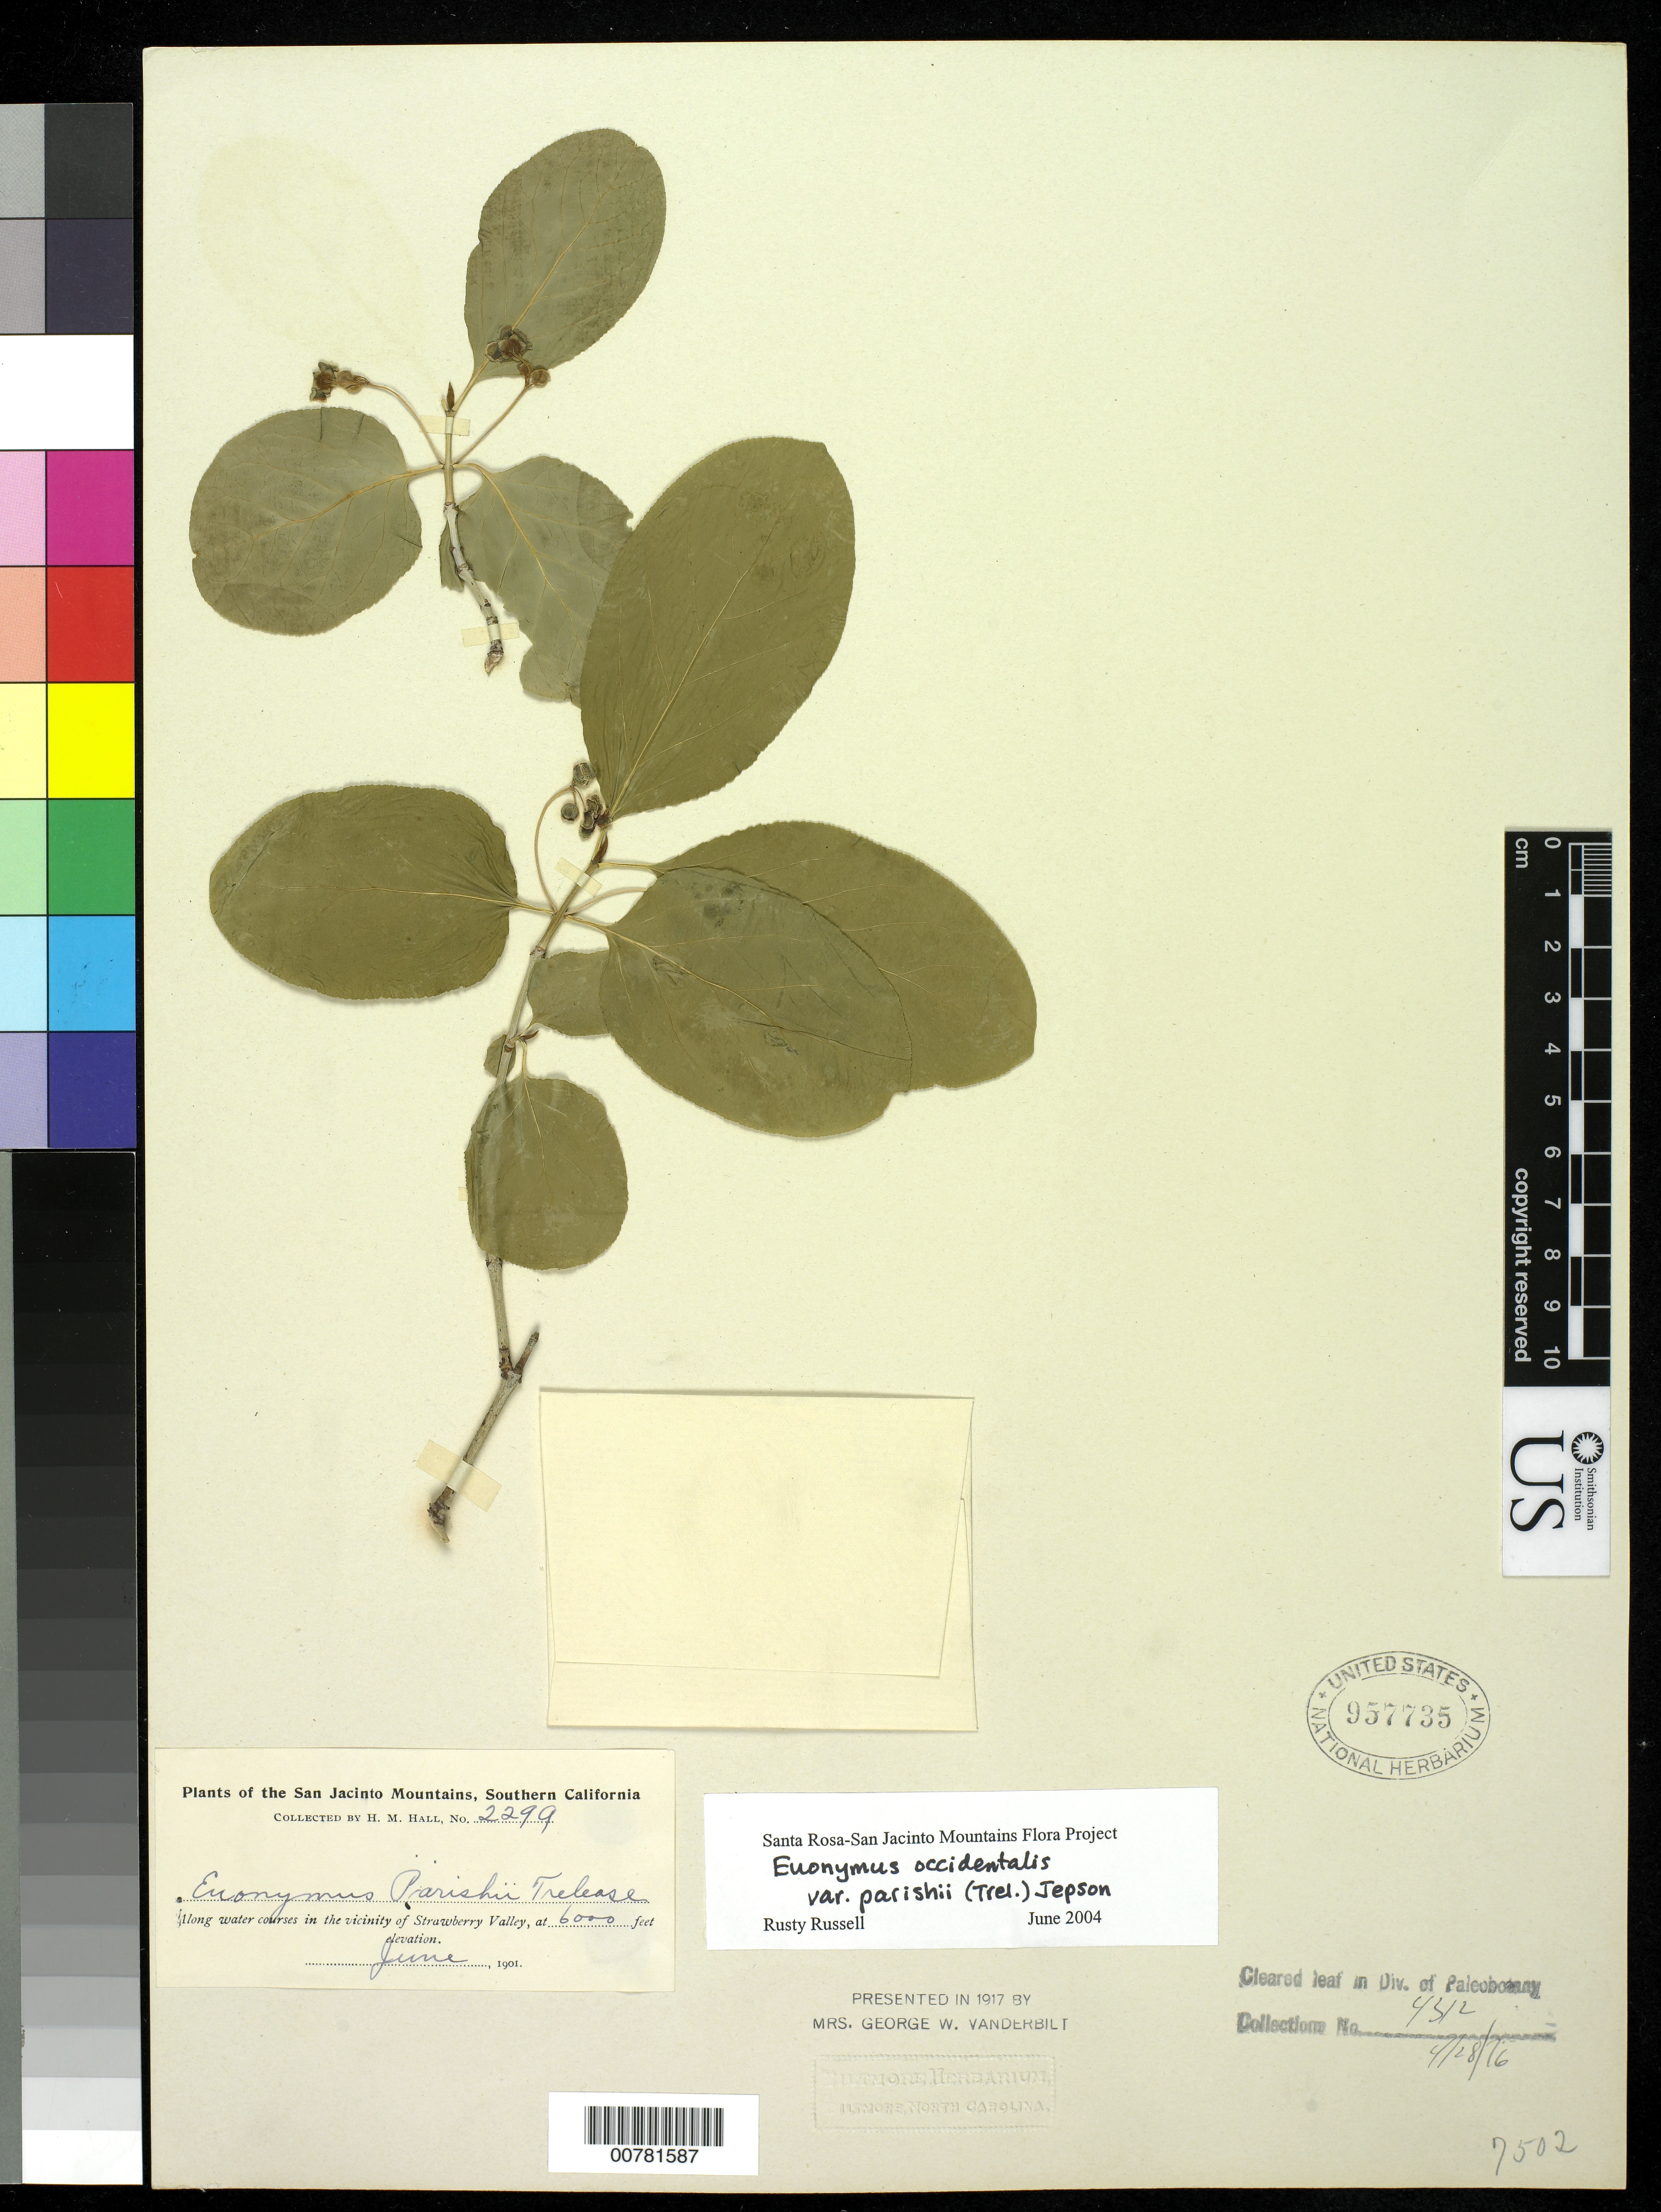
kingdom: Plantae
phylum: Tracheophyta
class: Magnoliopsida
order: Celastrales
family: Celastraceae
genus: Euonymus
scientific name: Euonymus occidentalis var. parishii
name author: (Trel.) Jepson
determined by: Russell, R.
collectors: H. M. Hall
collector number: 2299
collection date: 1901-06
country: United States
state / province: California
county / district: Yuba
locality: Strawberry Valley vicinity, San Jacinto Mts.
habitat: Along water courses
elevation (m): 1829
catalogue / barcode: US 957735